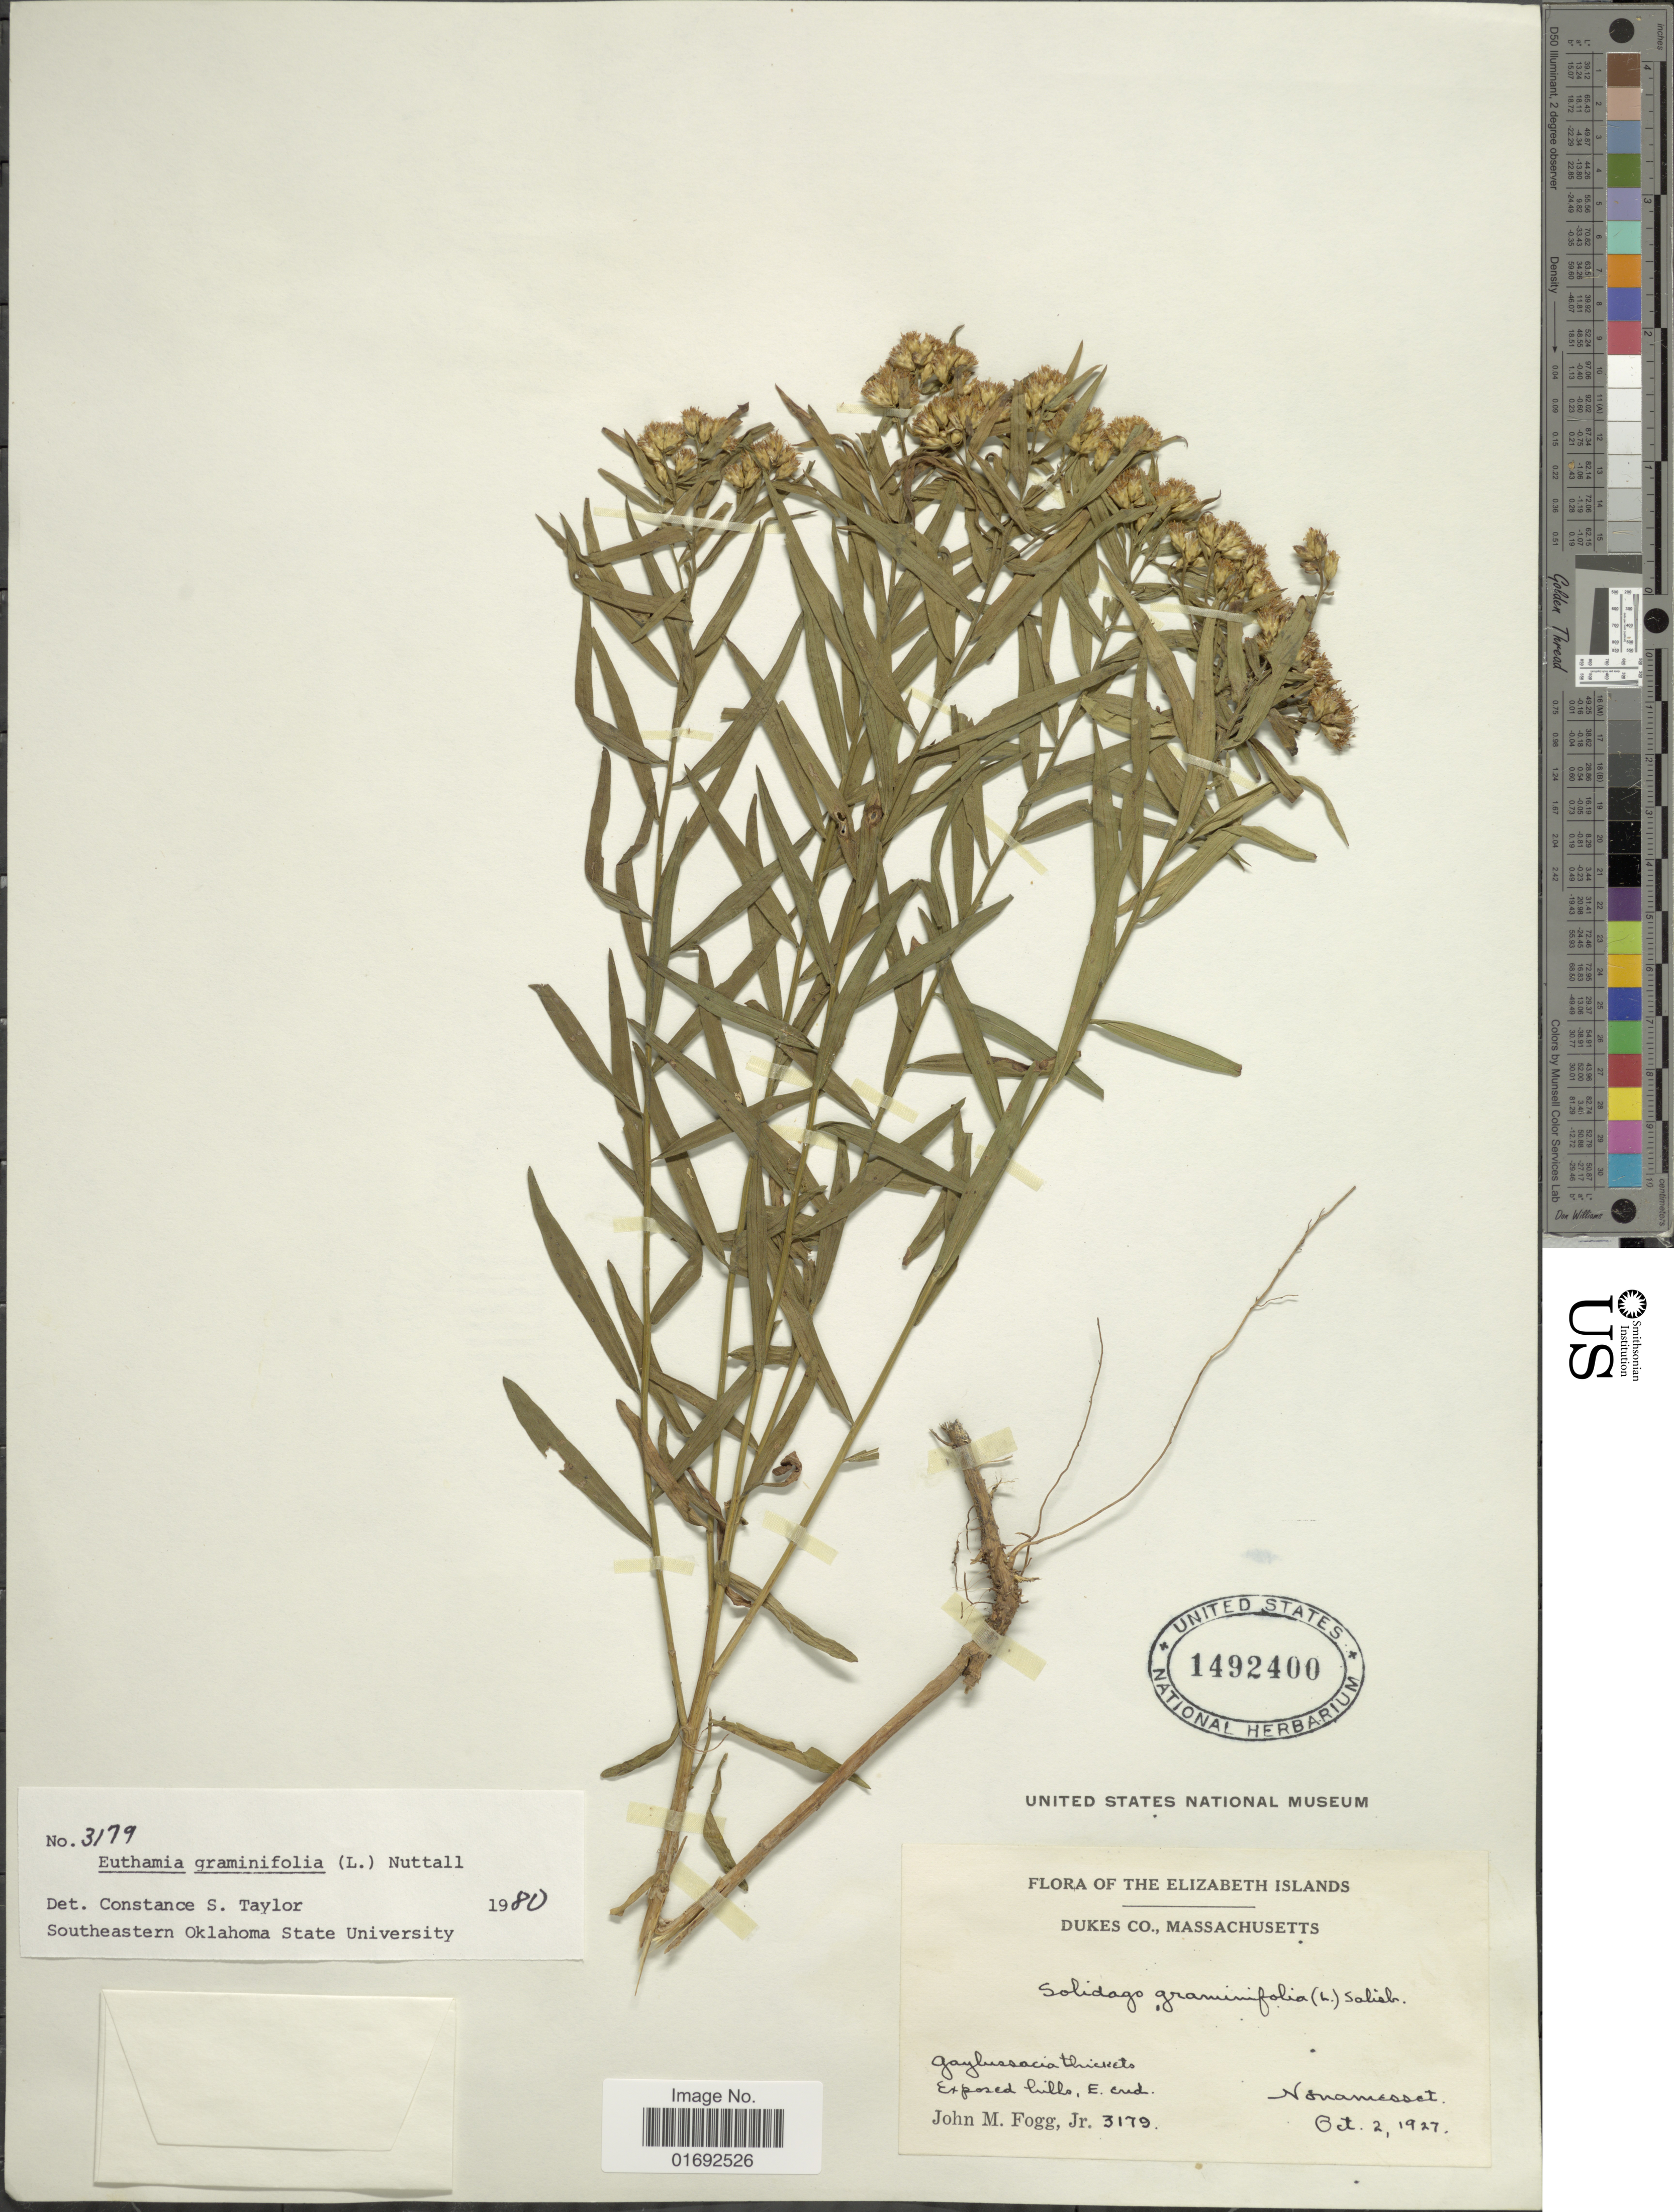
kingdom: Plantae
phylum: Tracheophyta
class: Magnoliopsida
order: Asterales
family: Asteraceae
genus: Euthamia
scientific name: Euthamia graminifolia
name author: (L.) Nutt.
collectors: J. Fogg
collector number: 3179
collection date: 1927-10-02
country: United States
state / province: Massachusetts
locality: Elizabeth Islands, Dukes Co., Nonamesset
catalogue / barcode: US 1492400